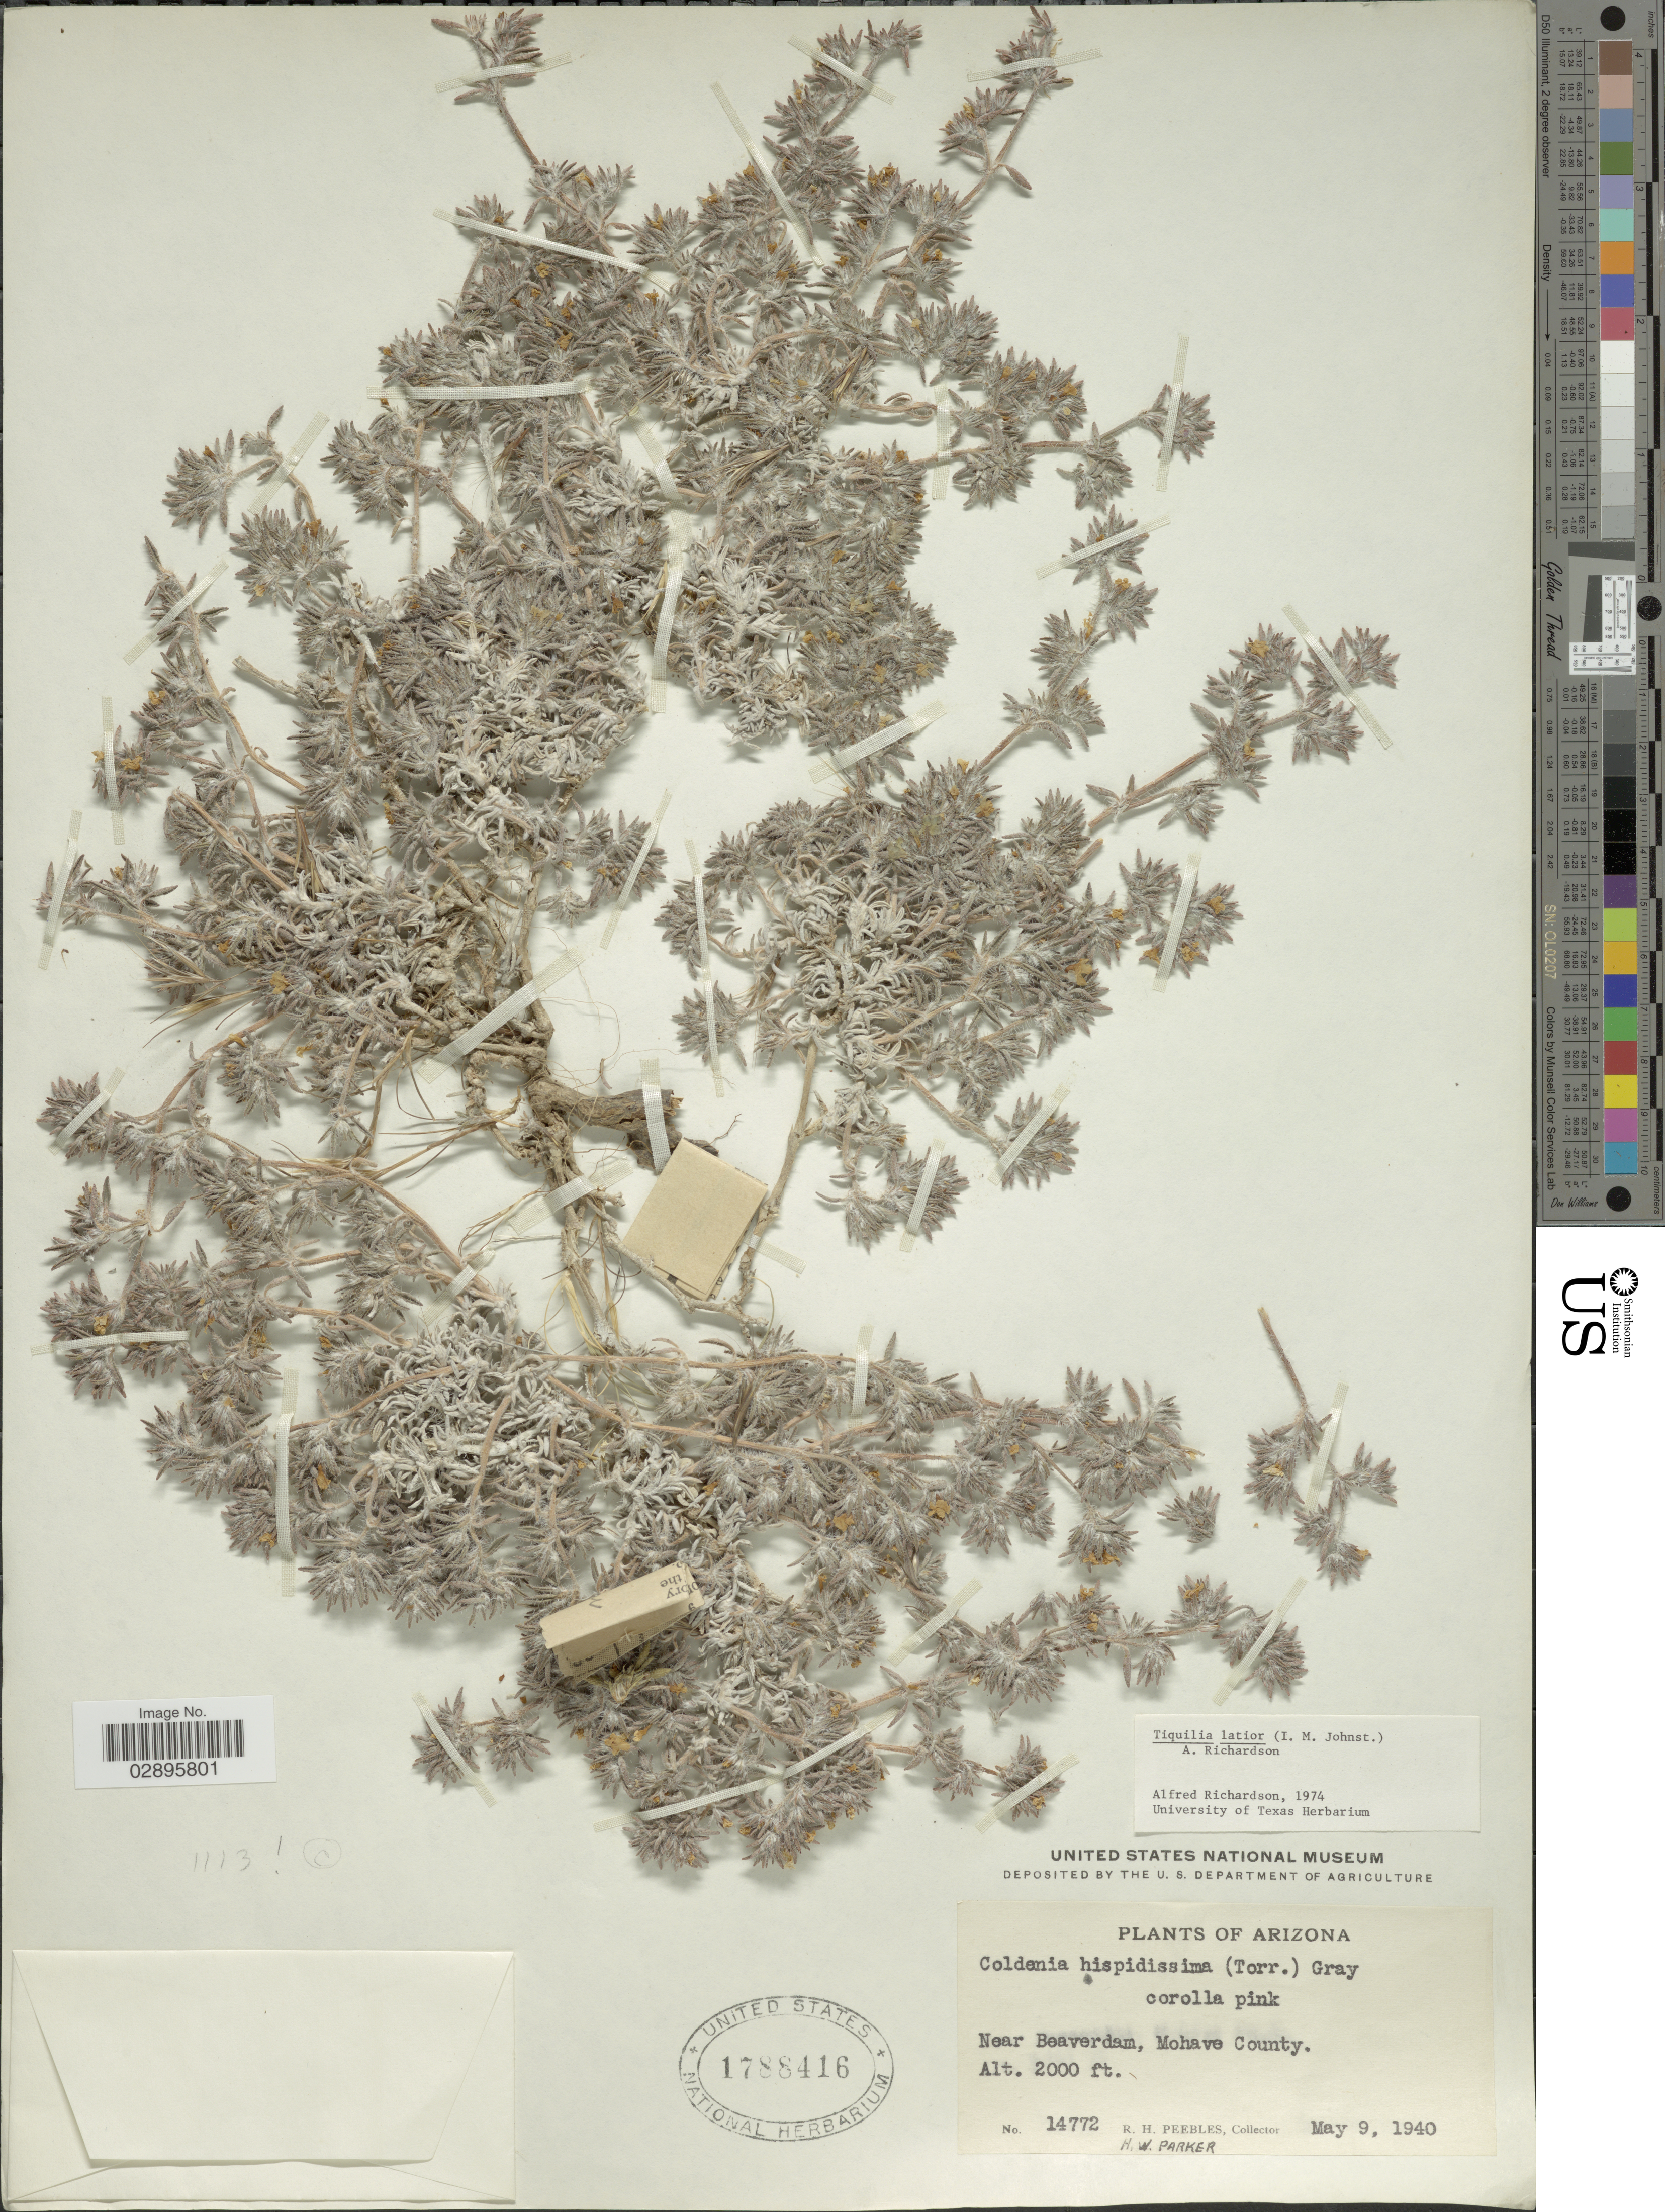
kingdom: Plantae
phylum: Tracheophyta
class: Magnoliopsida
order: Boraginales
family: Ehretiaceae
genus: Tiquilia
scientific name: Tiquilia latior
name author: (I.M. Johnst.) A.T. Richardson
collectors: R. H. Peebles & H. W. Parker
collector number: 14772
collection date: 1940-05-09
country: United States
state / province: Arizona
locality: Near Beaverdam, Mohave County.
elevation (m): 610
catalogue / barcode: US 1788416